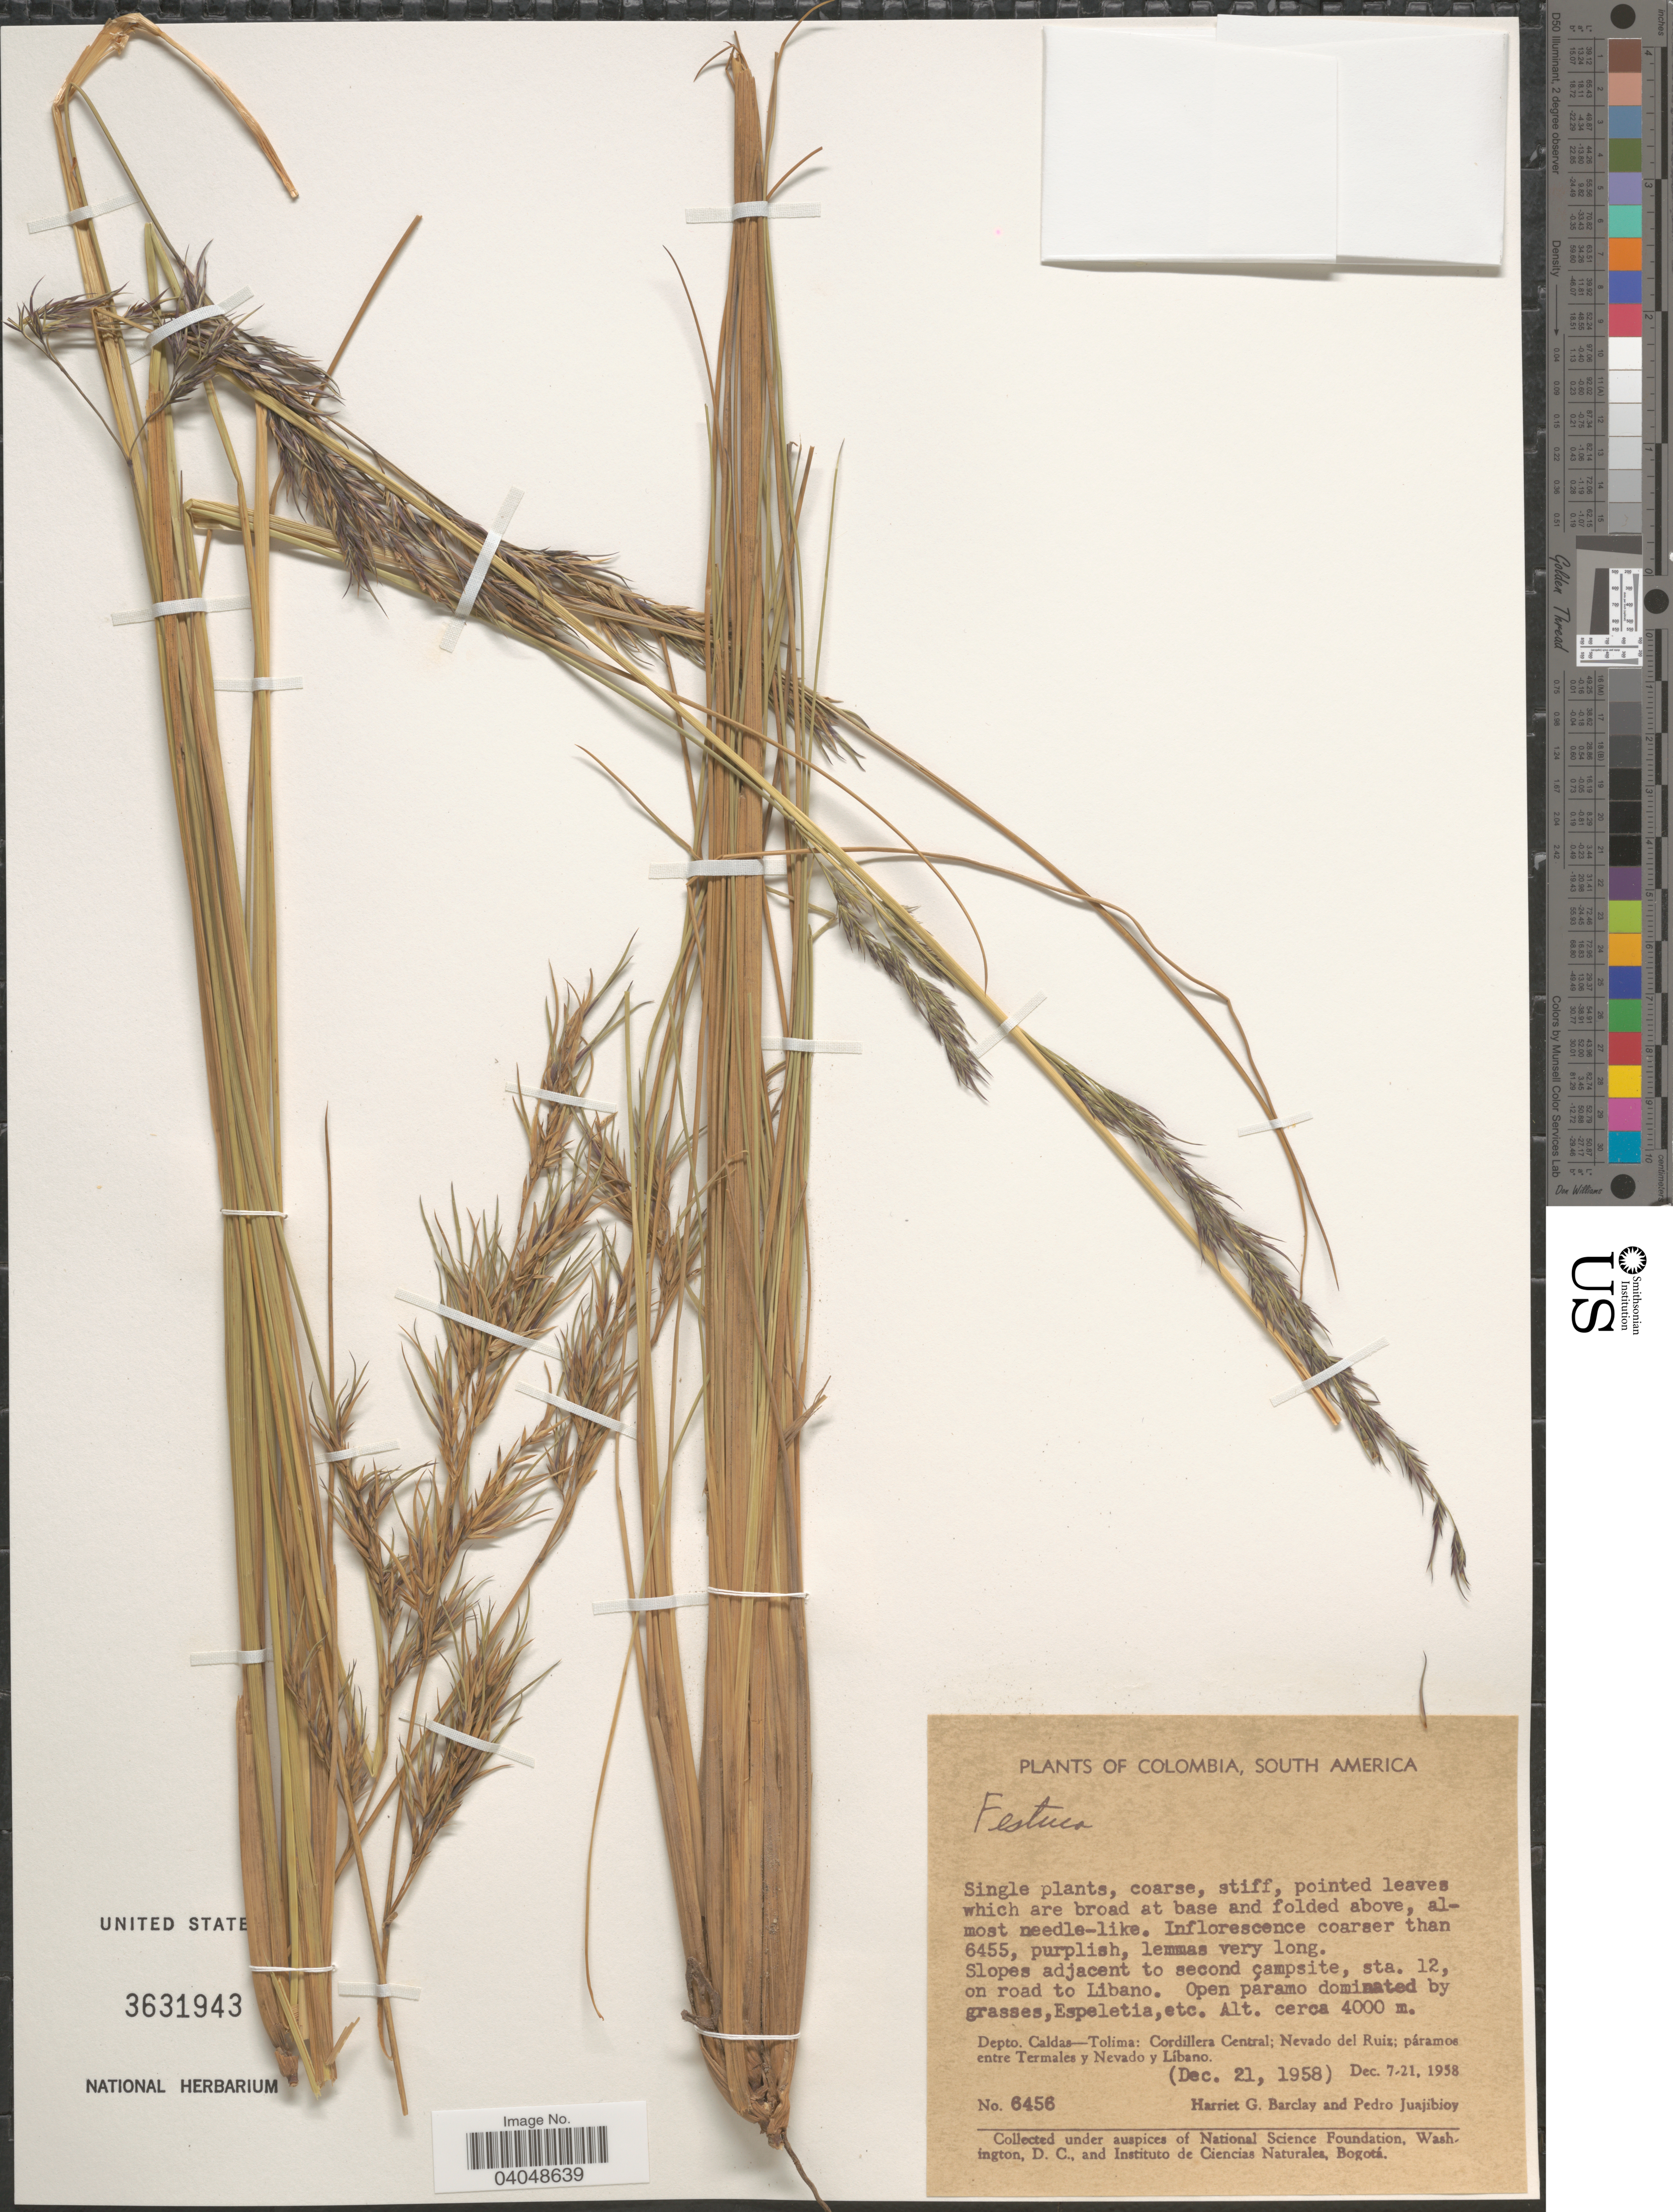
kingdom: Plantae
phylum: Tracheophyta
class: Liliopsida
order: Poales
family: Poaceae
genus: Festuca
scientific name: Festuca sp.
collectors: H. G. Barclay & P. Juajibioy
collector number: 6456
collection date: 1958-12-21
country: Colombia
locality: Slopes adjacent to second campsite, sta. 12, on road to Libano. Depto. Caldas-Tolima: Cordillera Central; Nevado del Ruiz; páramos entre Termales y Nevado y Líbano.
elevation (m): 4000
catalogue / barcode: US 3631943